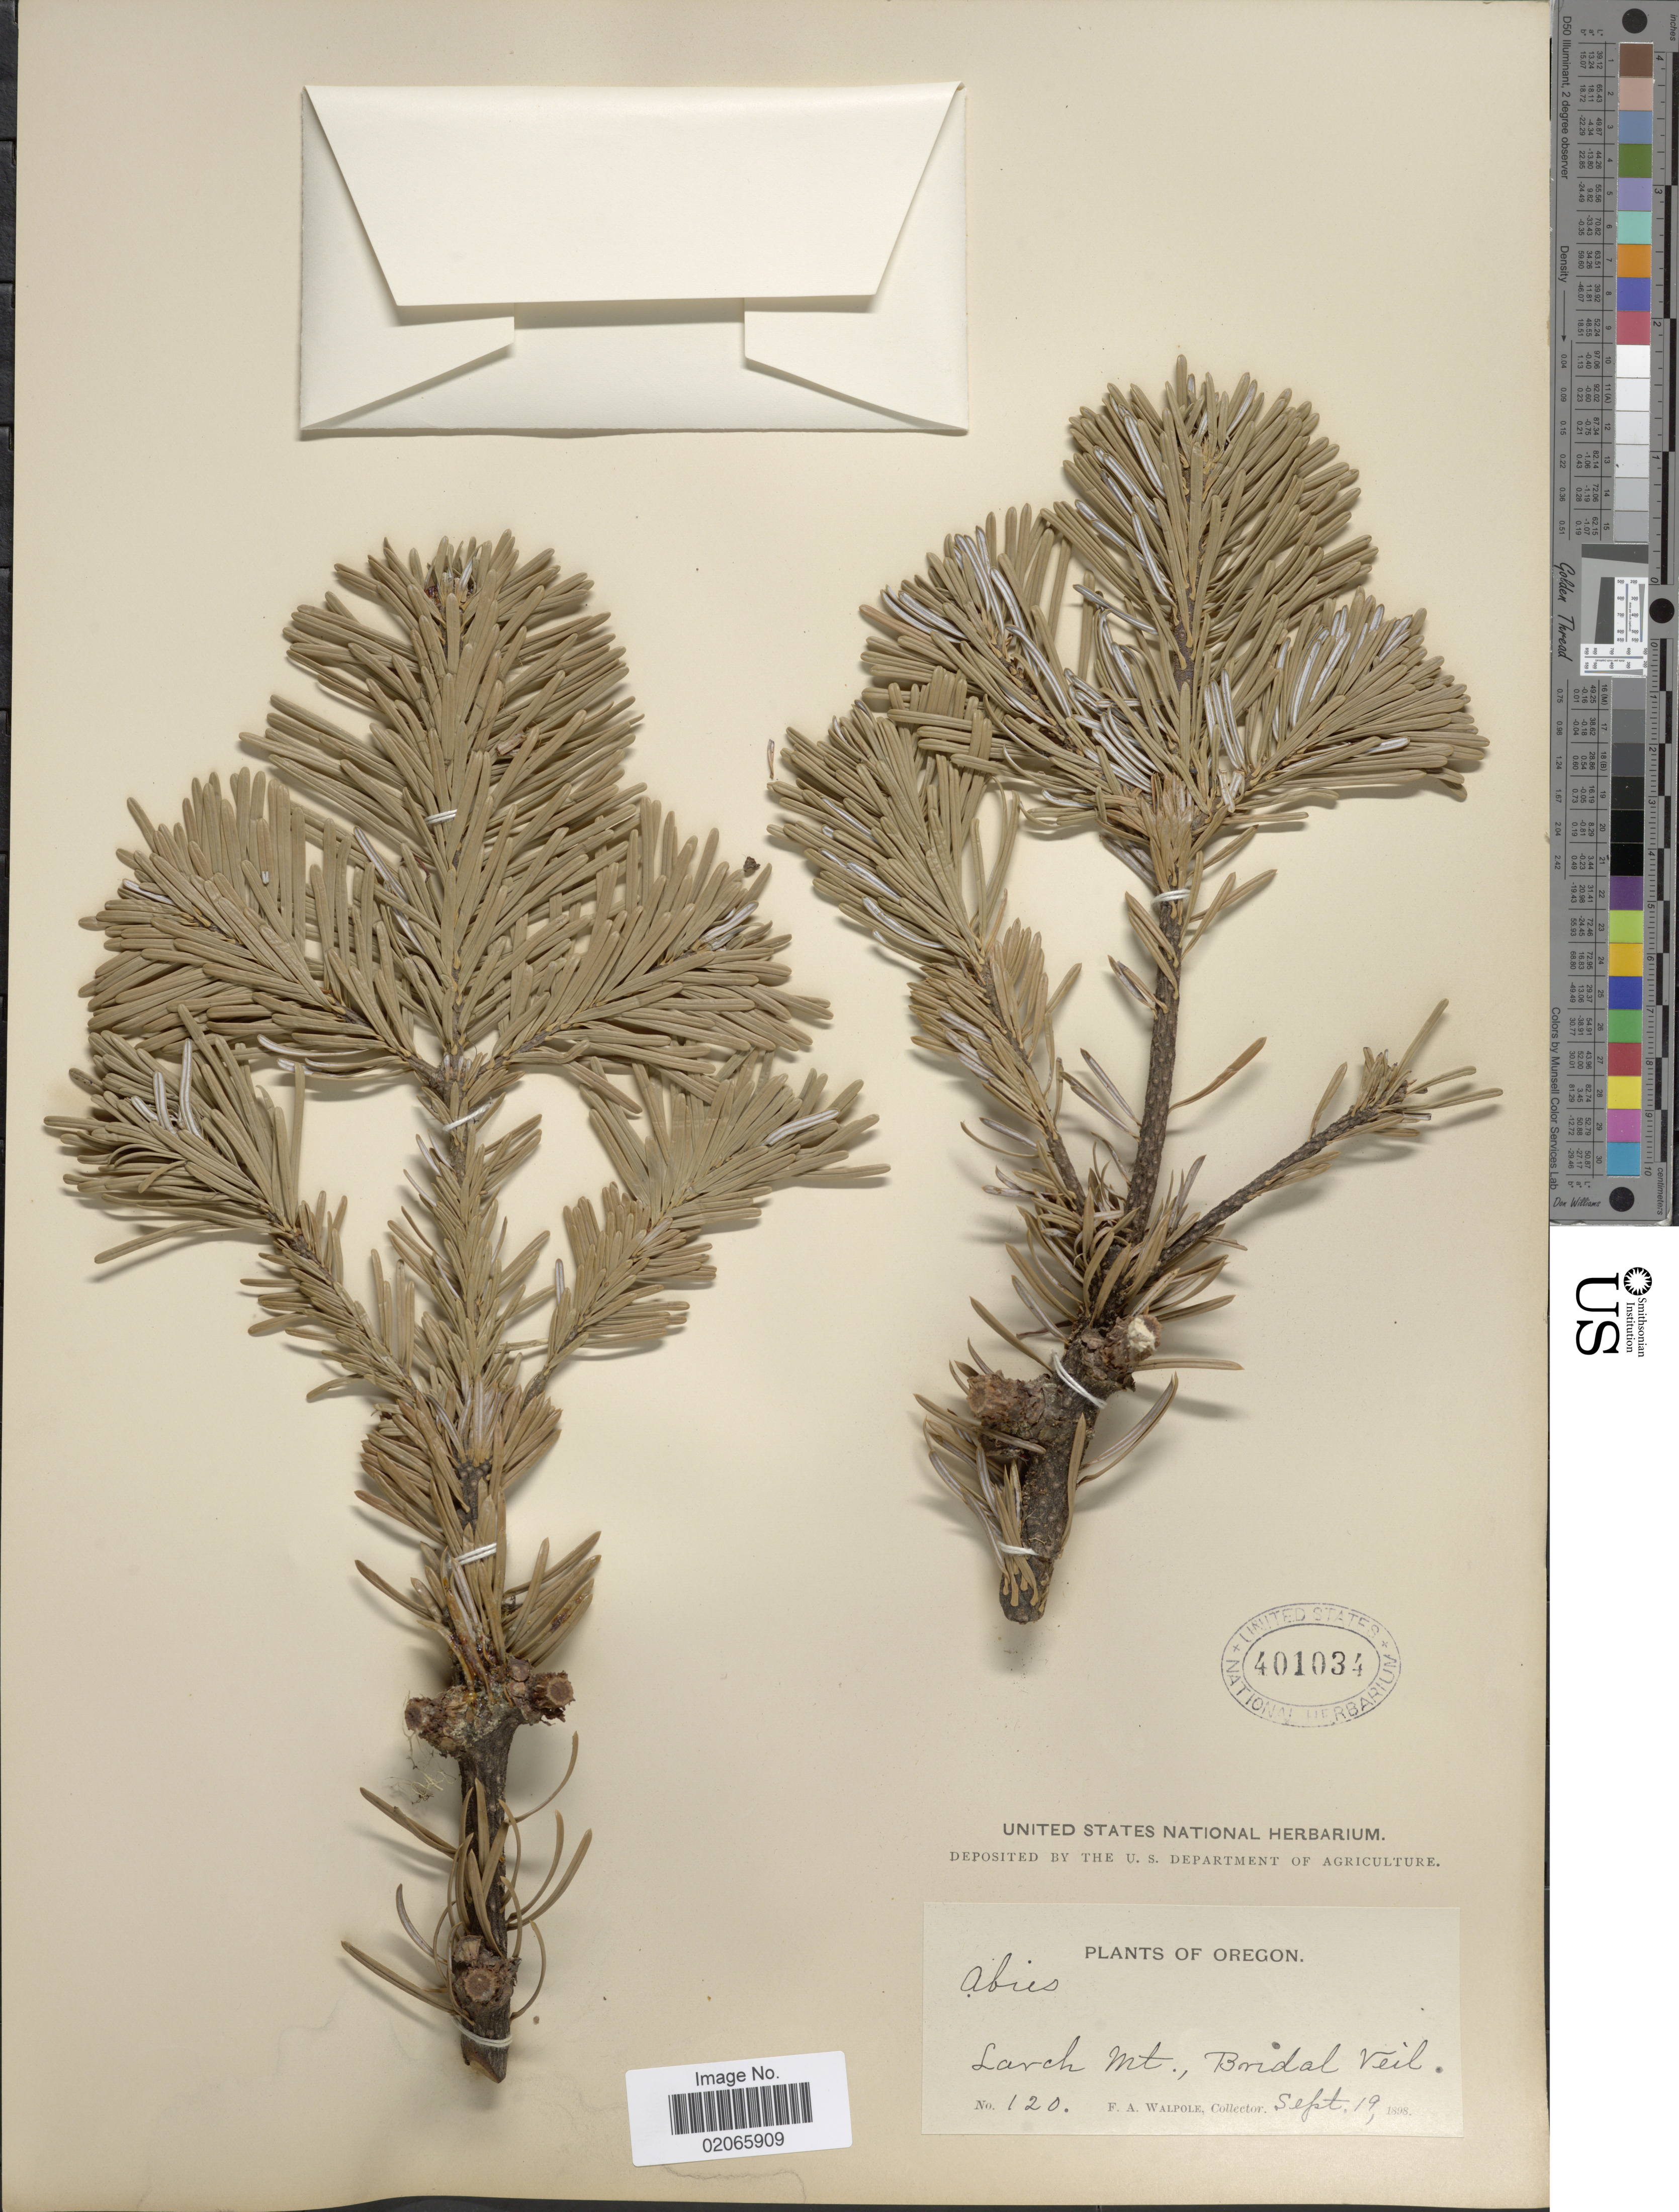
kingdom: Plantae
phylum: Tracheophyta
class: Pinopsida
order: Pinales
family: Pinaceae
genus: Abies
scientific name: Abies sp.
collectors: F. Walpole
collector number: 120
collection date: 1898-09-19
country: United States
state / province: Oregon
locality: Larch Mt., Bridal Veil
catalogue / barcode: US 401034